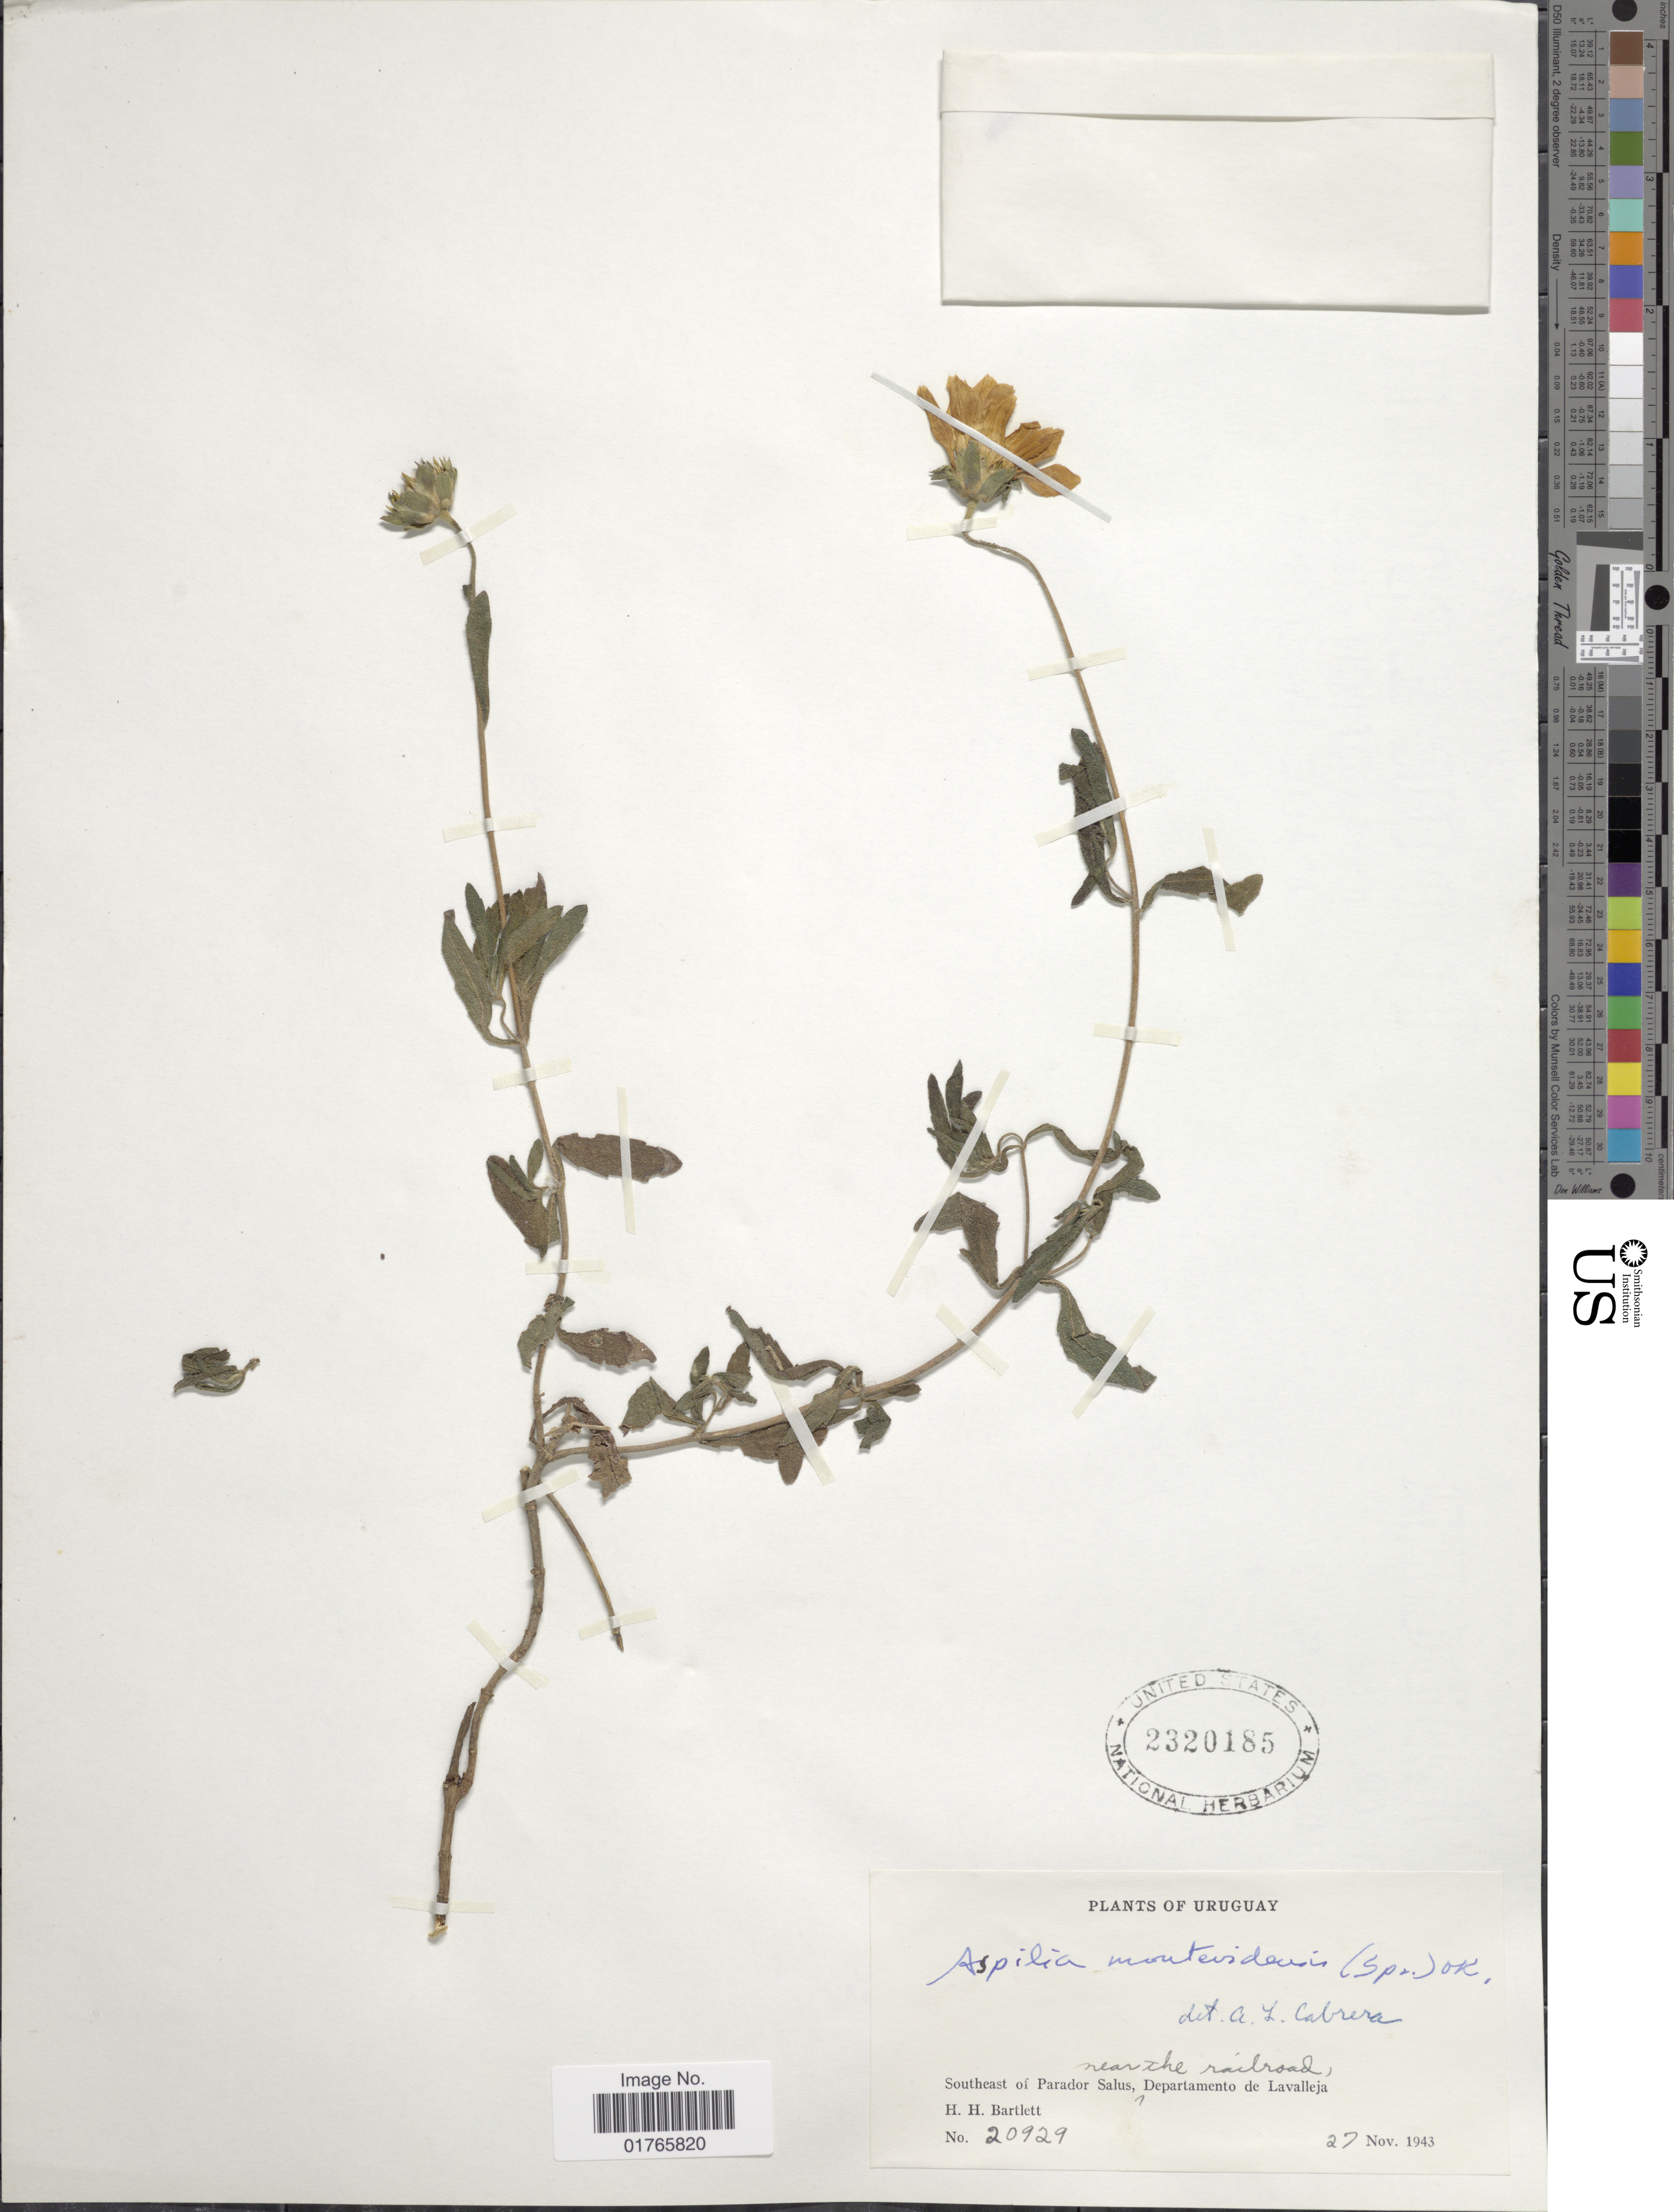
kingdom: Plantae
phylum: Tracheophyta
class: Magnoliopsida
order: Asterales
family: Asteraceae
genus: Aspilia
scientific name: Aspilia montividensis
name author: (Spreng.) Baker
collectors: H. H. Bartlett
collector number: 20929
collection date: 1943-11-27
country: Uruguay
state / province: Lavalleja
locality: Southeast of Parador Salus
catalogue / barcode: US 2320185